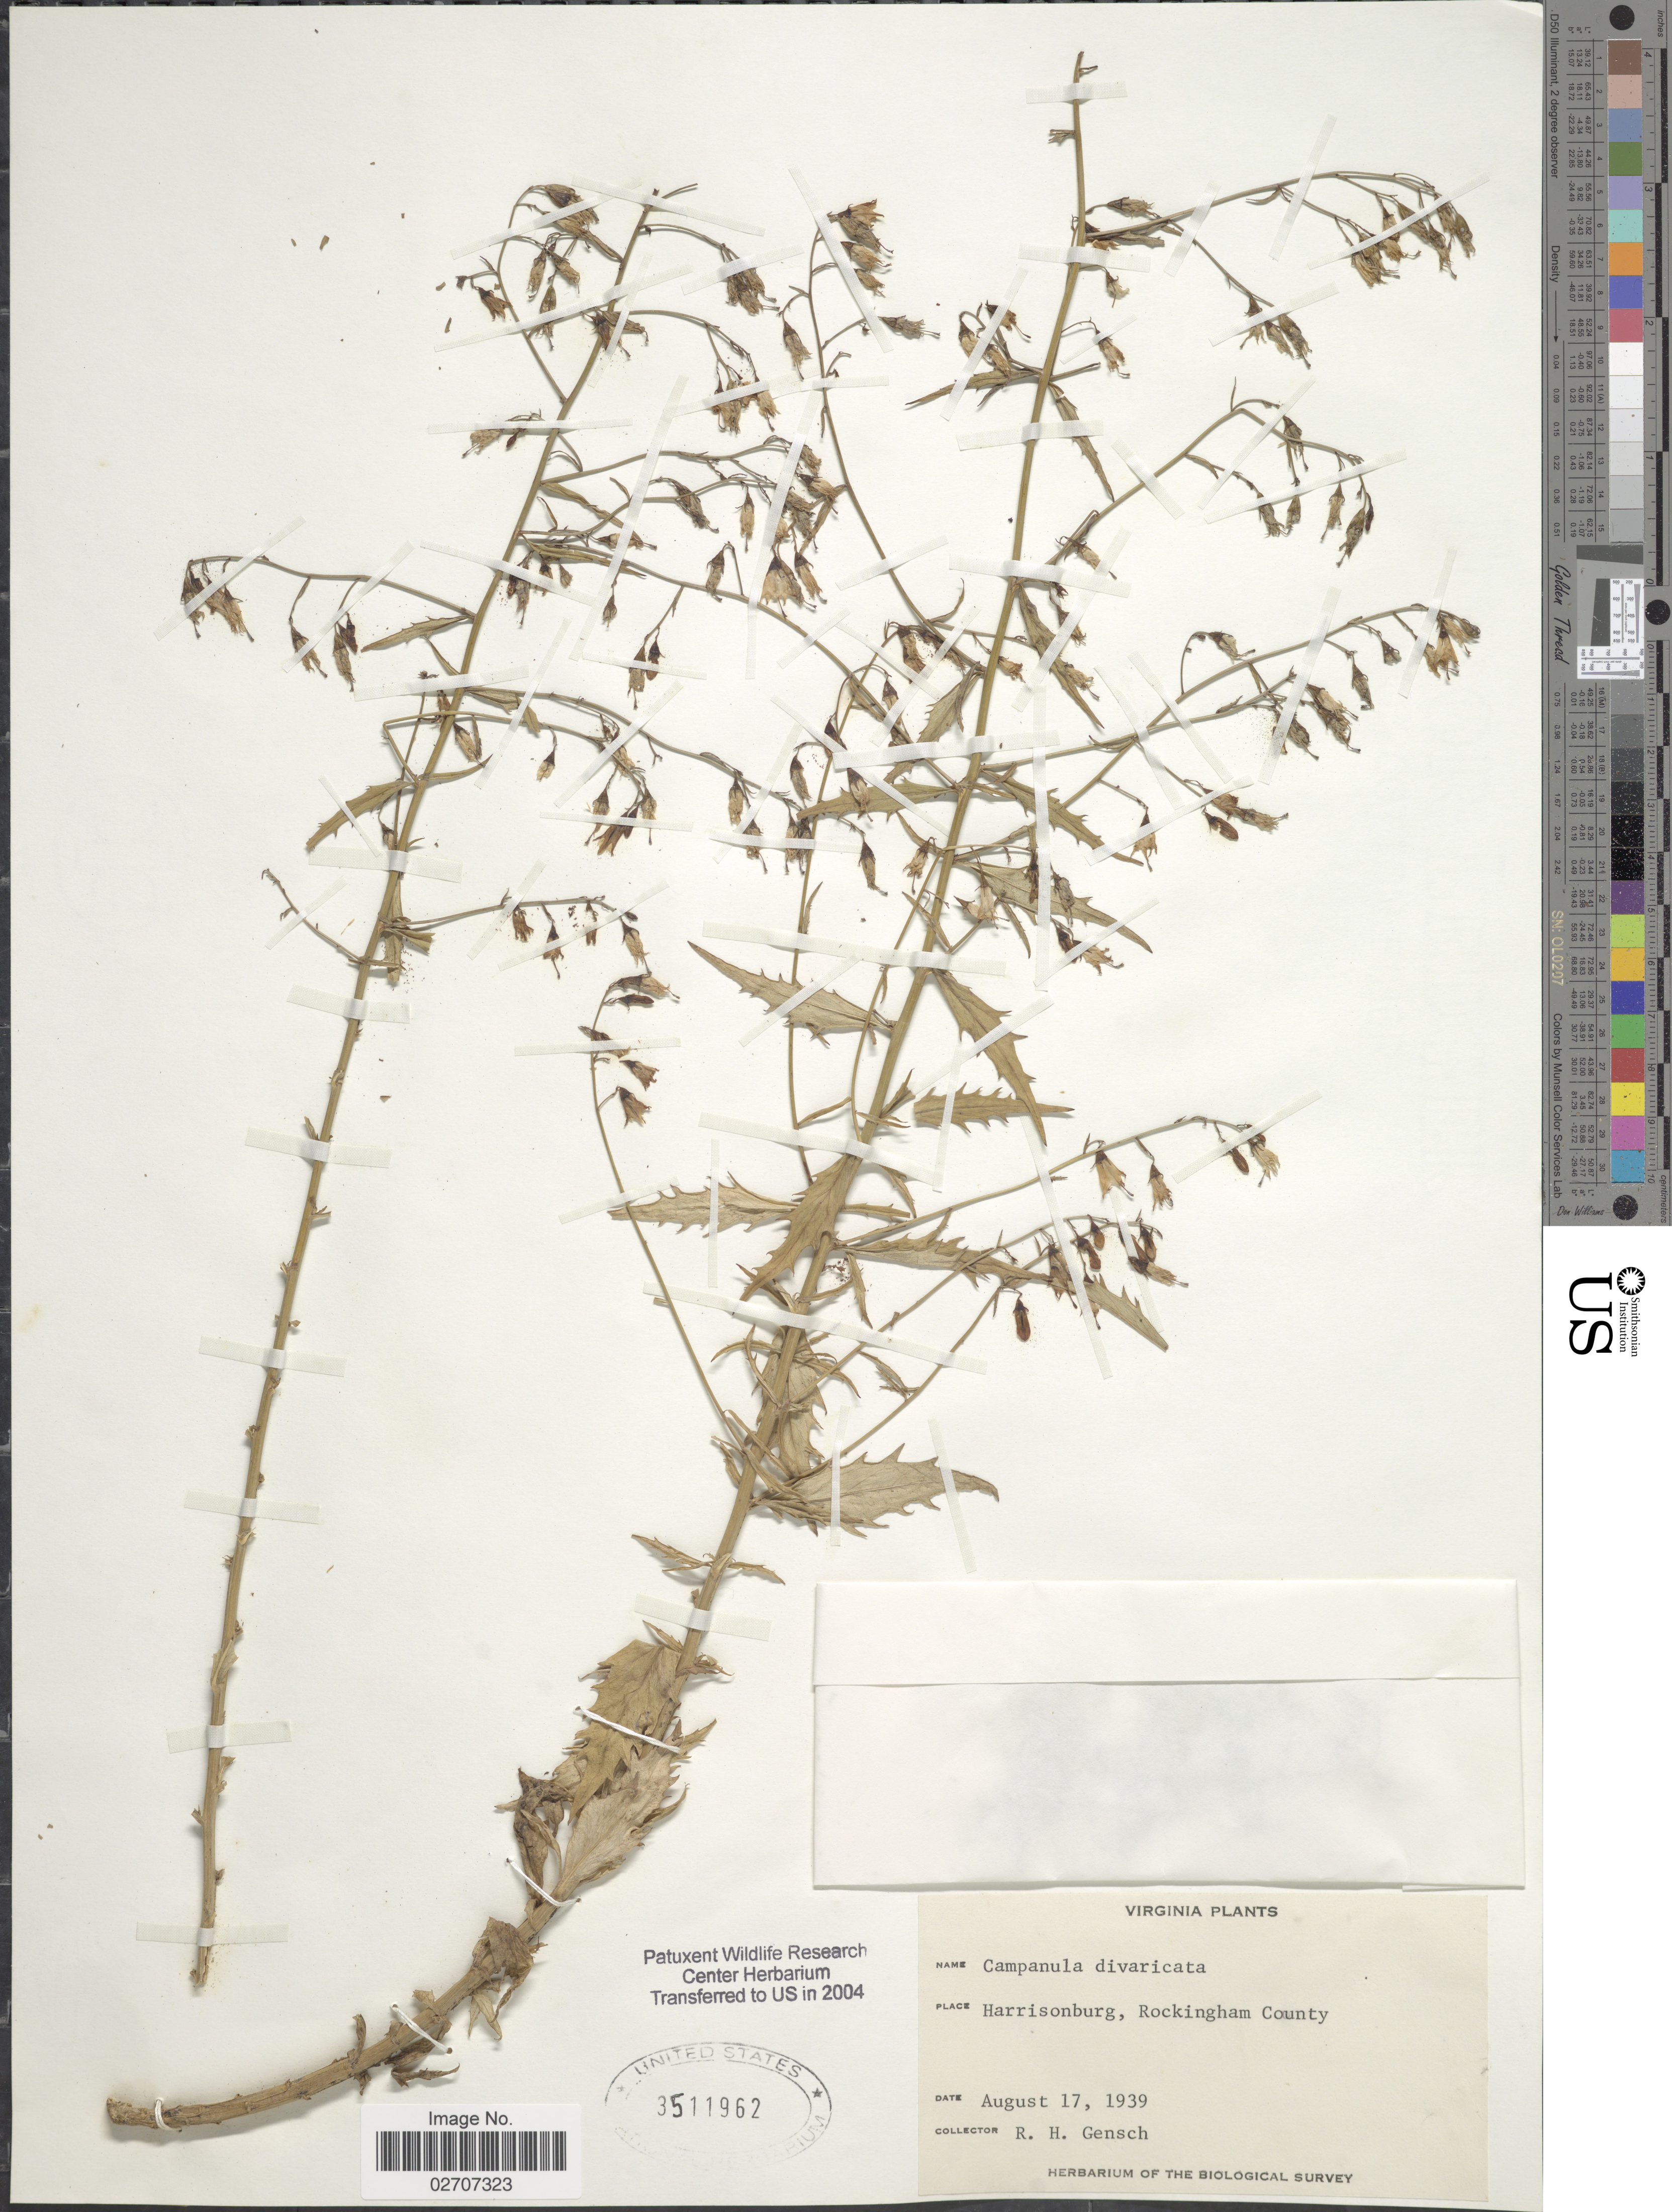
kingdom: Plantae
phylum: Tracheophyta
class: Magnoliopsida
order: Asterales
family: Campanulaceae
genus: Campanula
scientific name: Campanula divaricata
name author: Michx.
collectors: R. Gensch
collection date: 1939-08-17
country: United States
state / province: Virginia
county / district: Rockingham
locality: Harrisonburg, Rockingham County.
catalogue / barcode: US 3511962